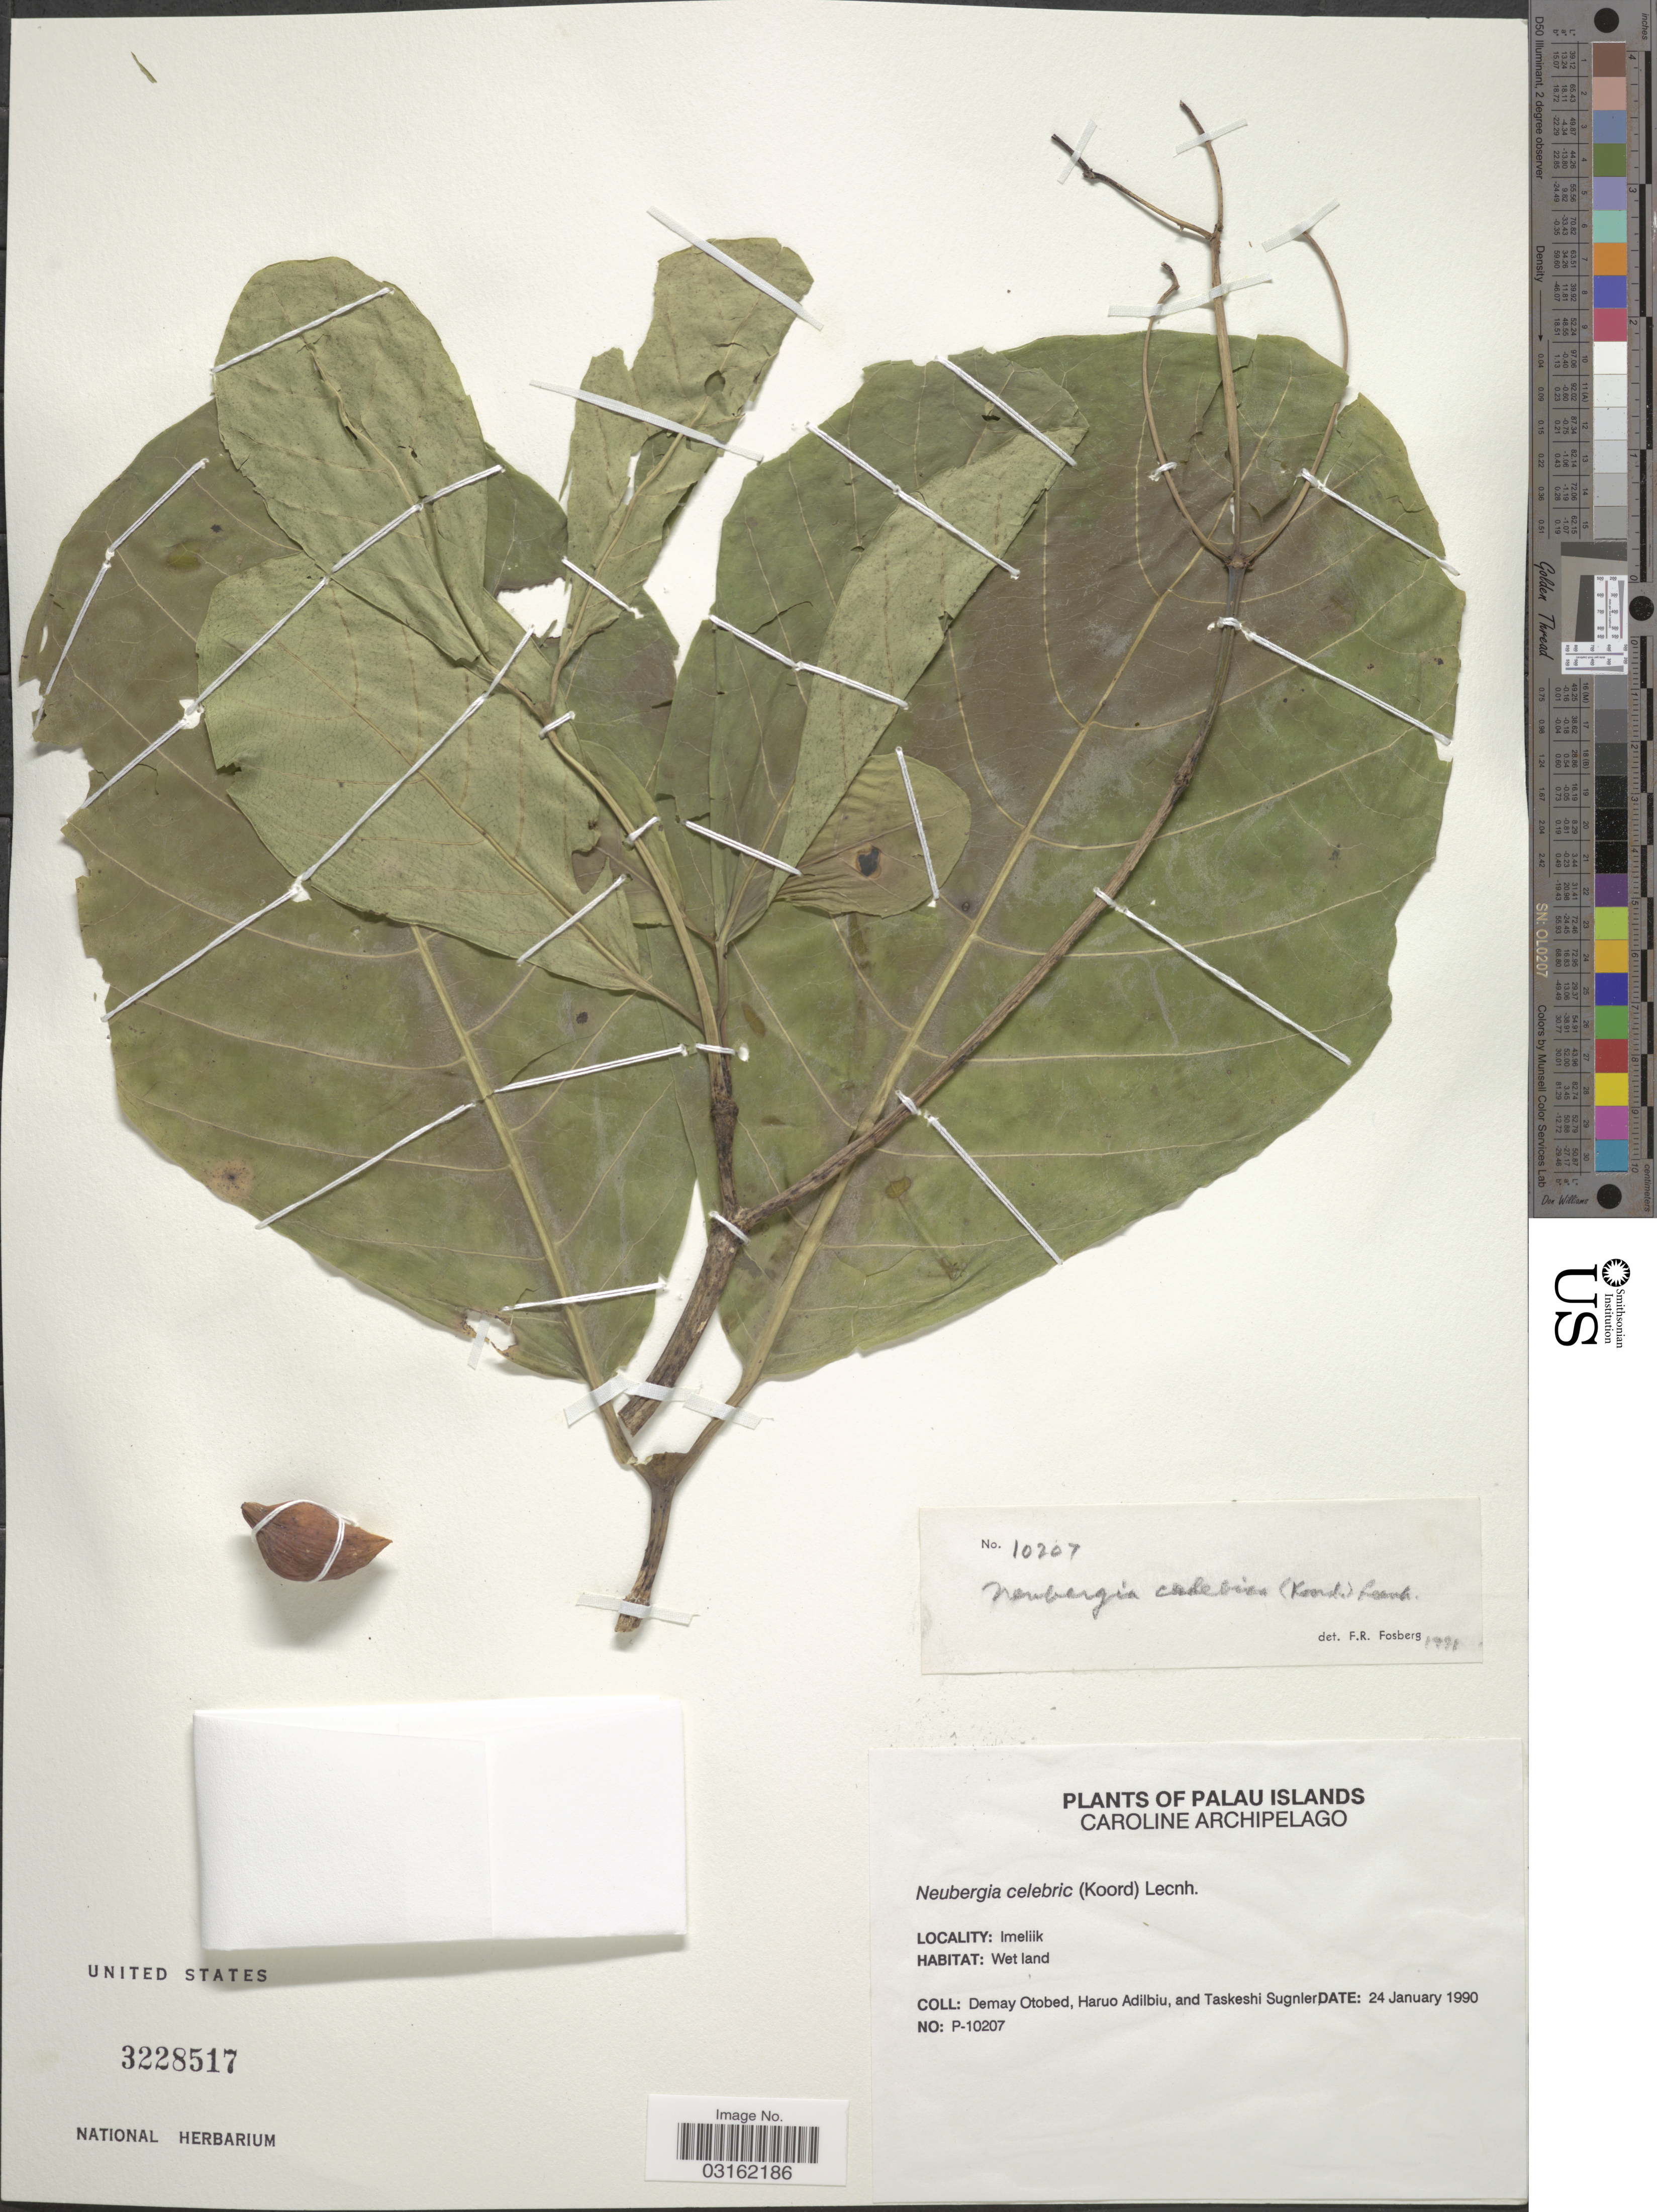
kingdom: Plantae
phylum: Tracheophyta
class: Magnoliopsida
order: Gentianales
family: Loganiaceae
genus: Neuburgia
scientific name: Neuburgia celebica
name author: (Koord.) Leenh.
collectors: D. O. Otobed, H. Adilbiu & T. Sugnler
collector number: P-10207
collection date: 1990-01-24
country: Palau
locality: Palau Islands, Caroline Archipelago, Imeliik.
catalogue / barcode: US 3228517